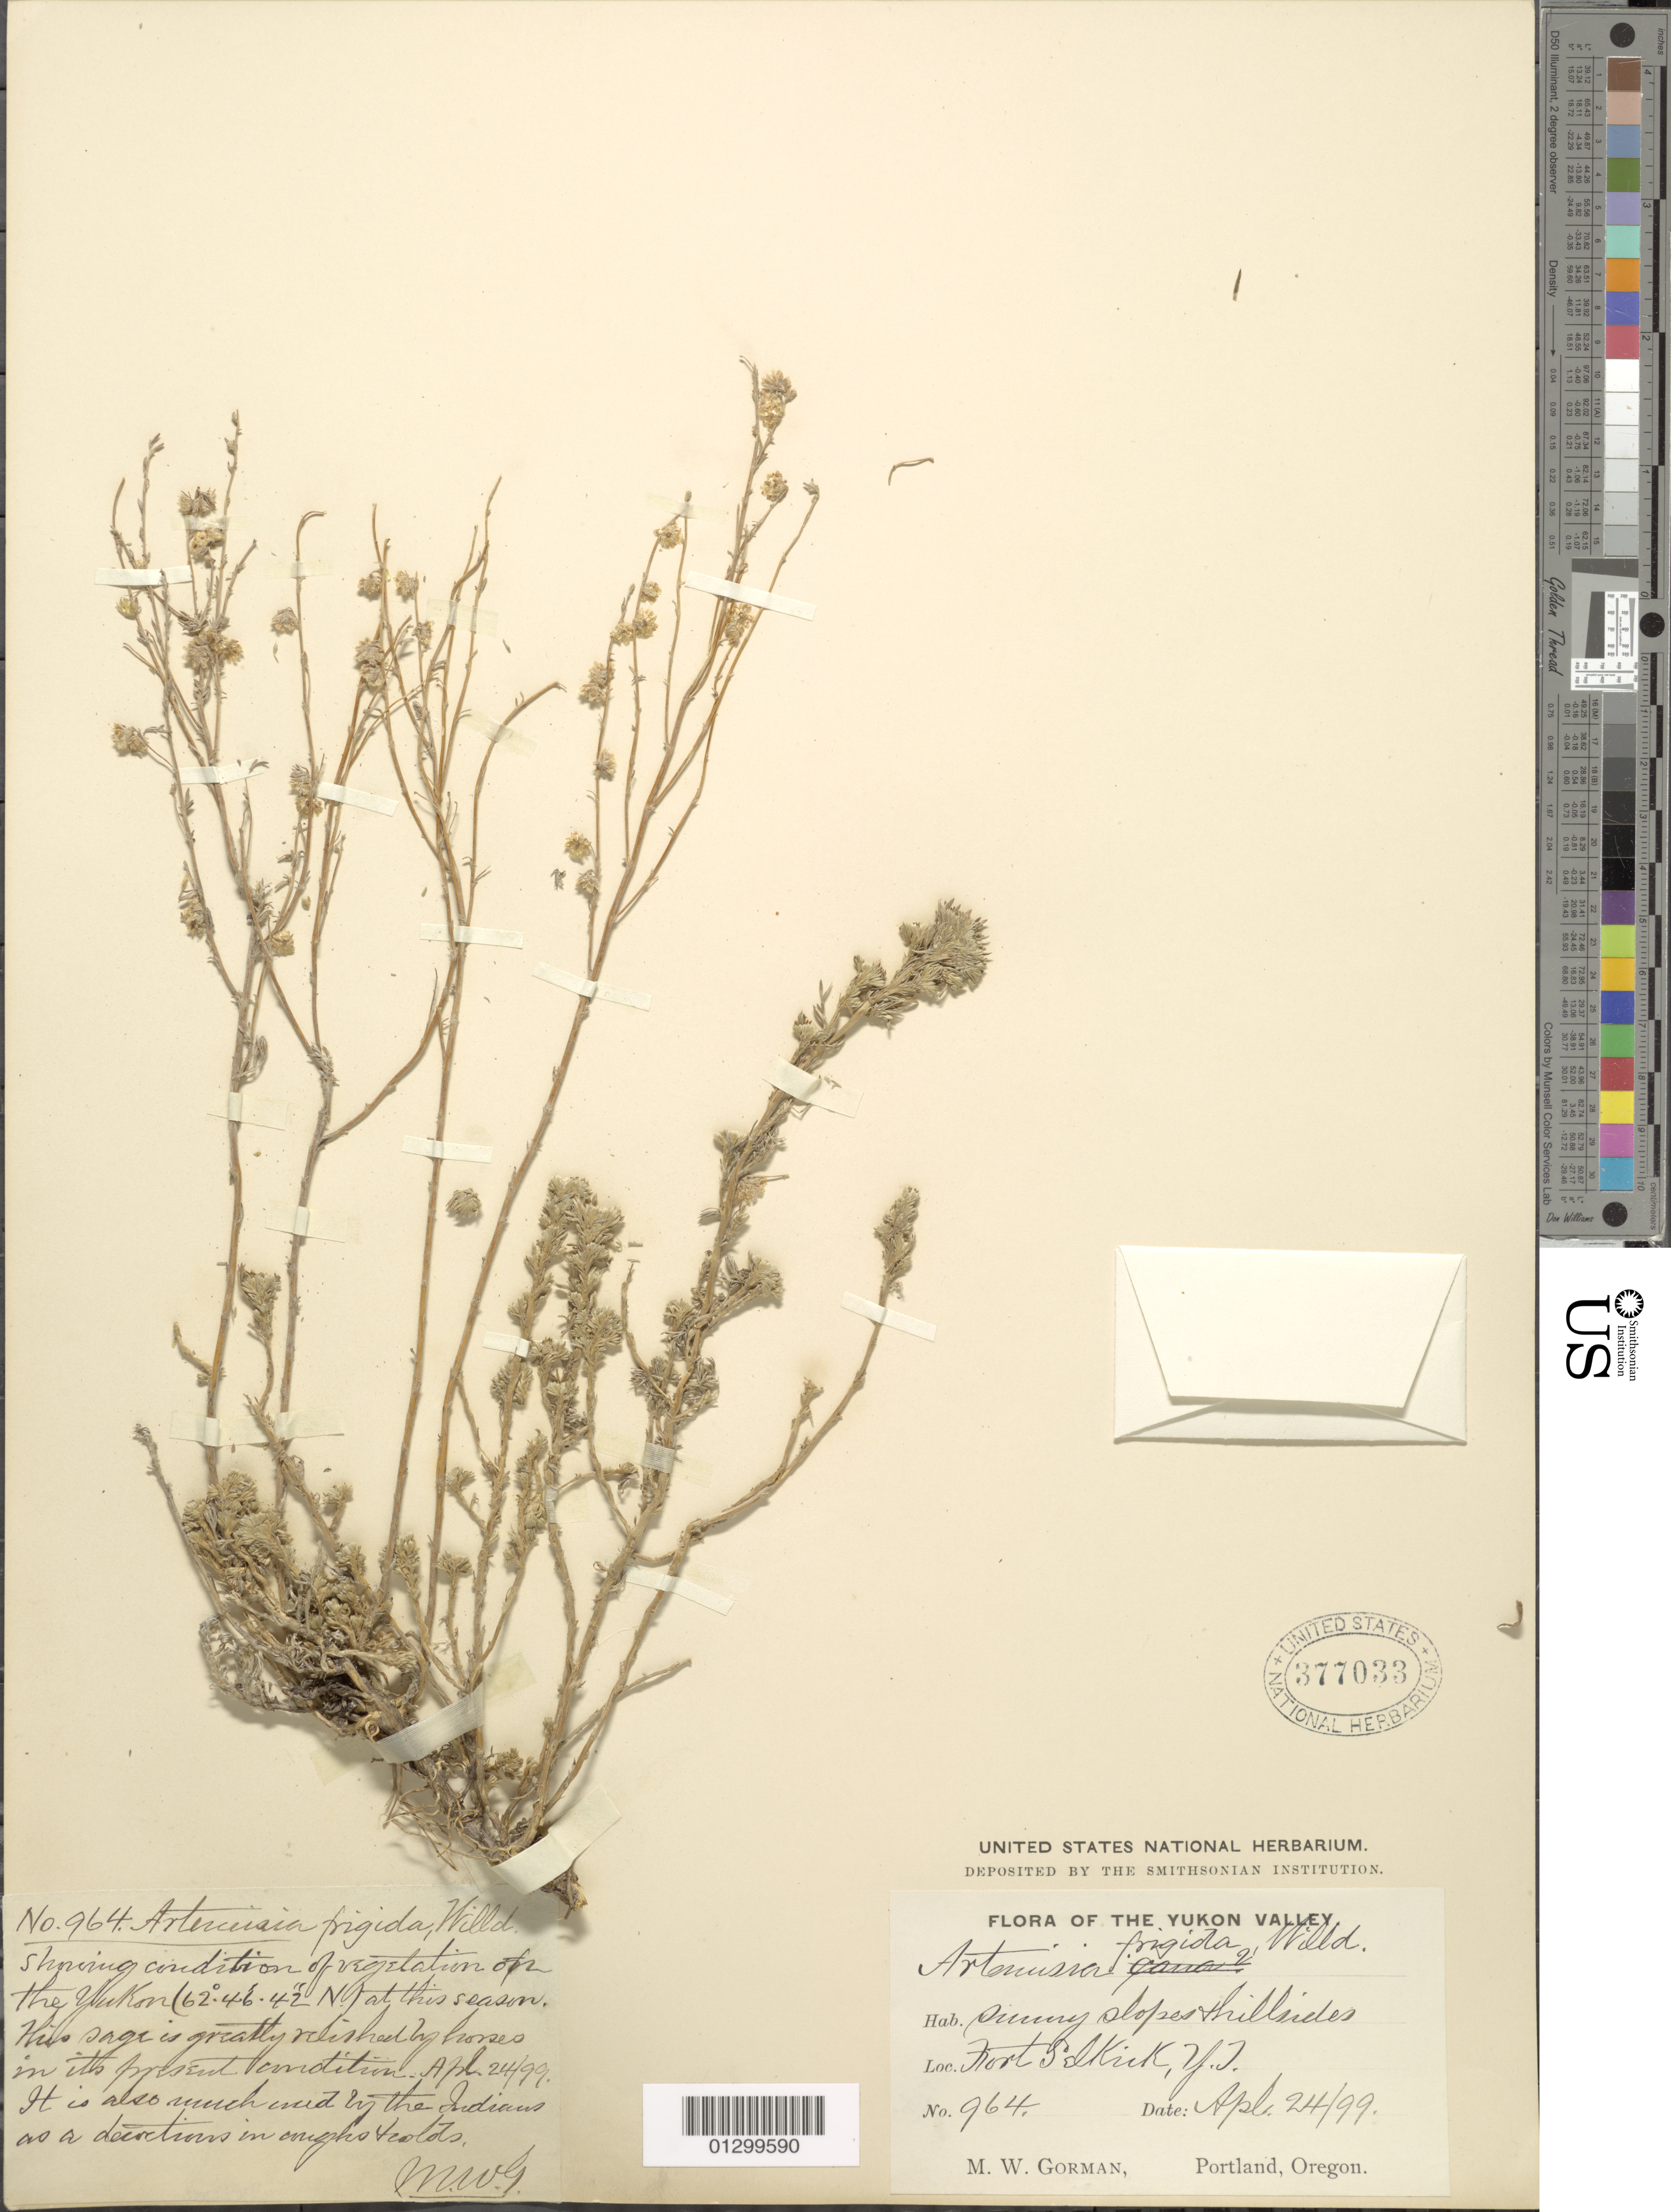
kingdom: Plantae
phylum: Tracheophyta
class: Magnoliopsida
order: Asterales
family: Asteraceae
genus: Artemisia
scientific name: Artemisia frigida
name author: Willd.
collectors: M. W. Gorman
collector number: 964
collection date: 1899-04-24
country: Canada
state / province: Yukon Territory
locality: Fort Selkirk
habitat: Sunny slopes and hillsides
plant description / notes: Showing condition of vegetation of the Yukon (62-46'-42" N) at this season. This sage is greatly relished by horses in its pressed condition. It is also much used by the Indians as a decretion in coughs and colds.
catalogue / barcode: US 377033